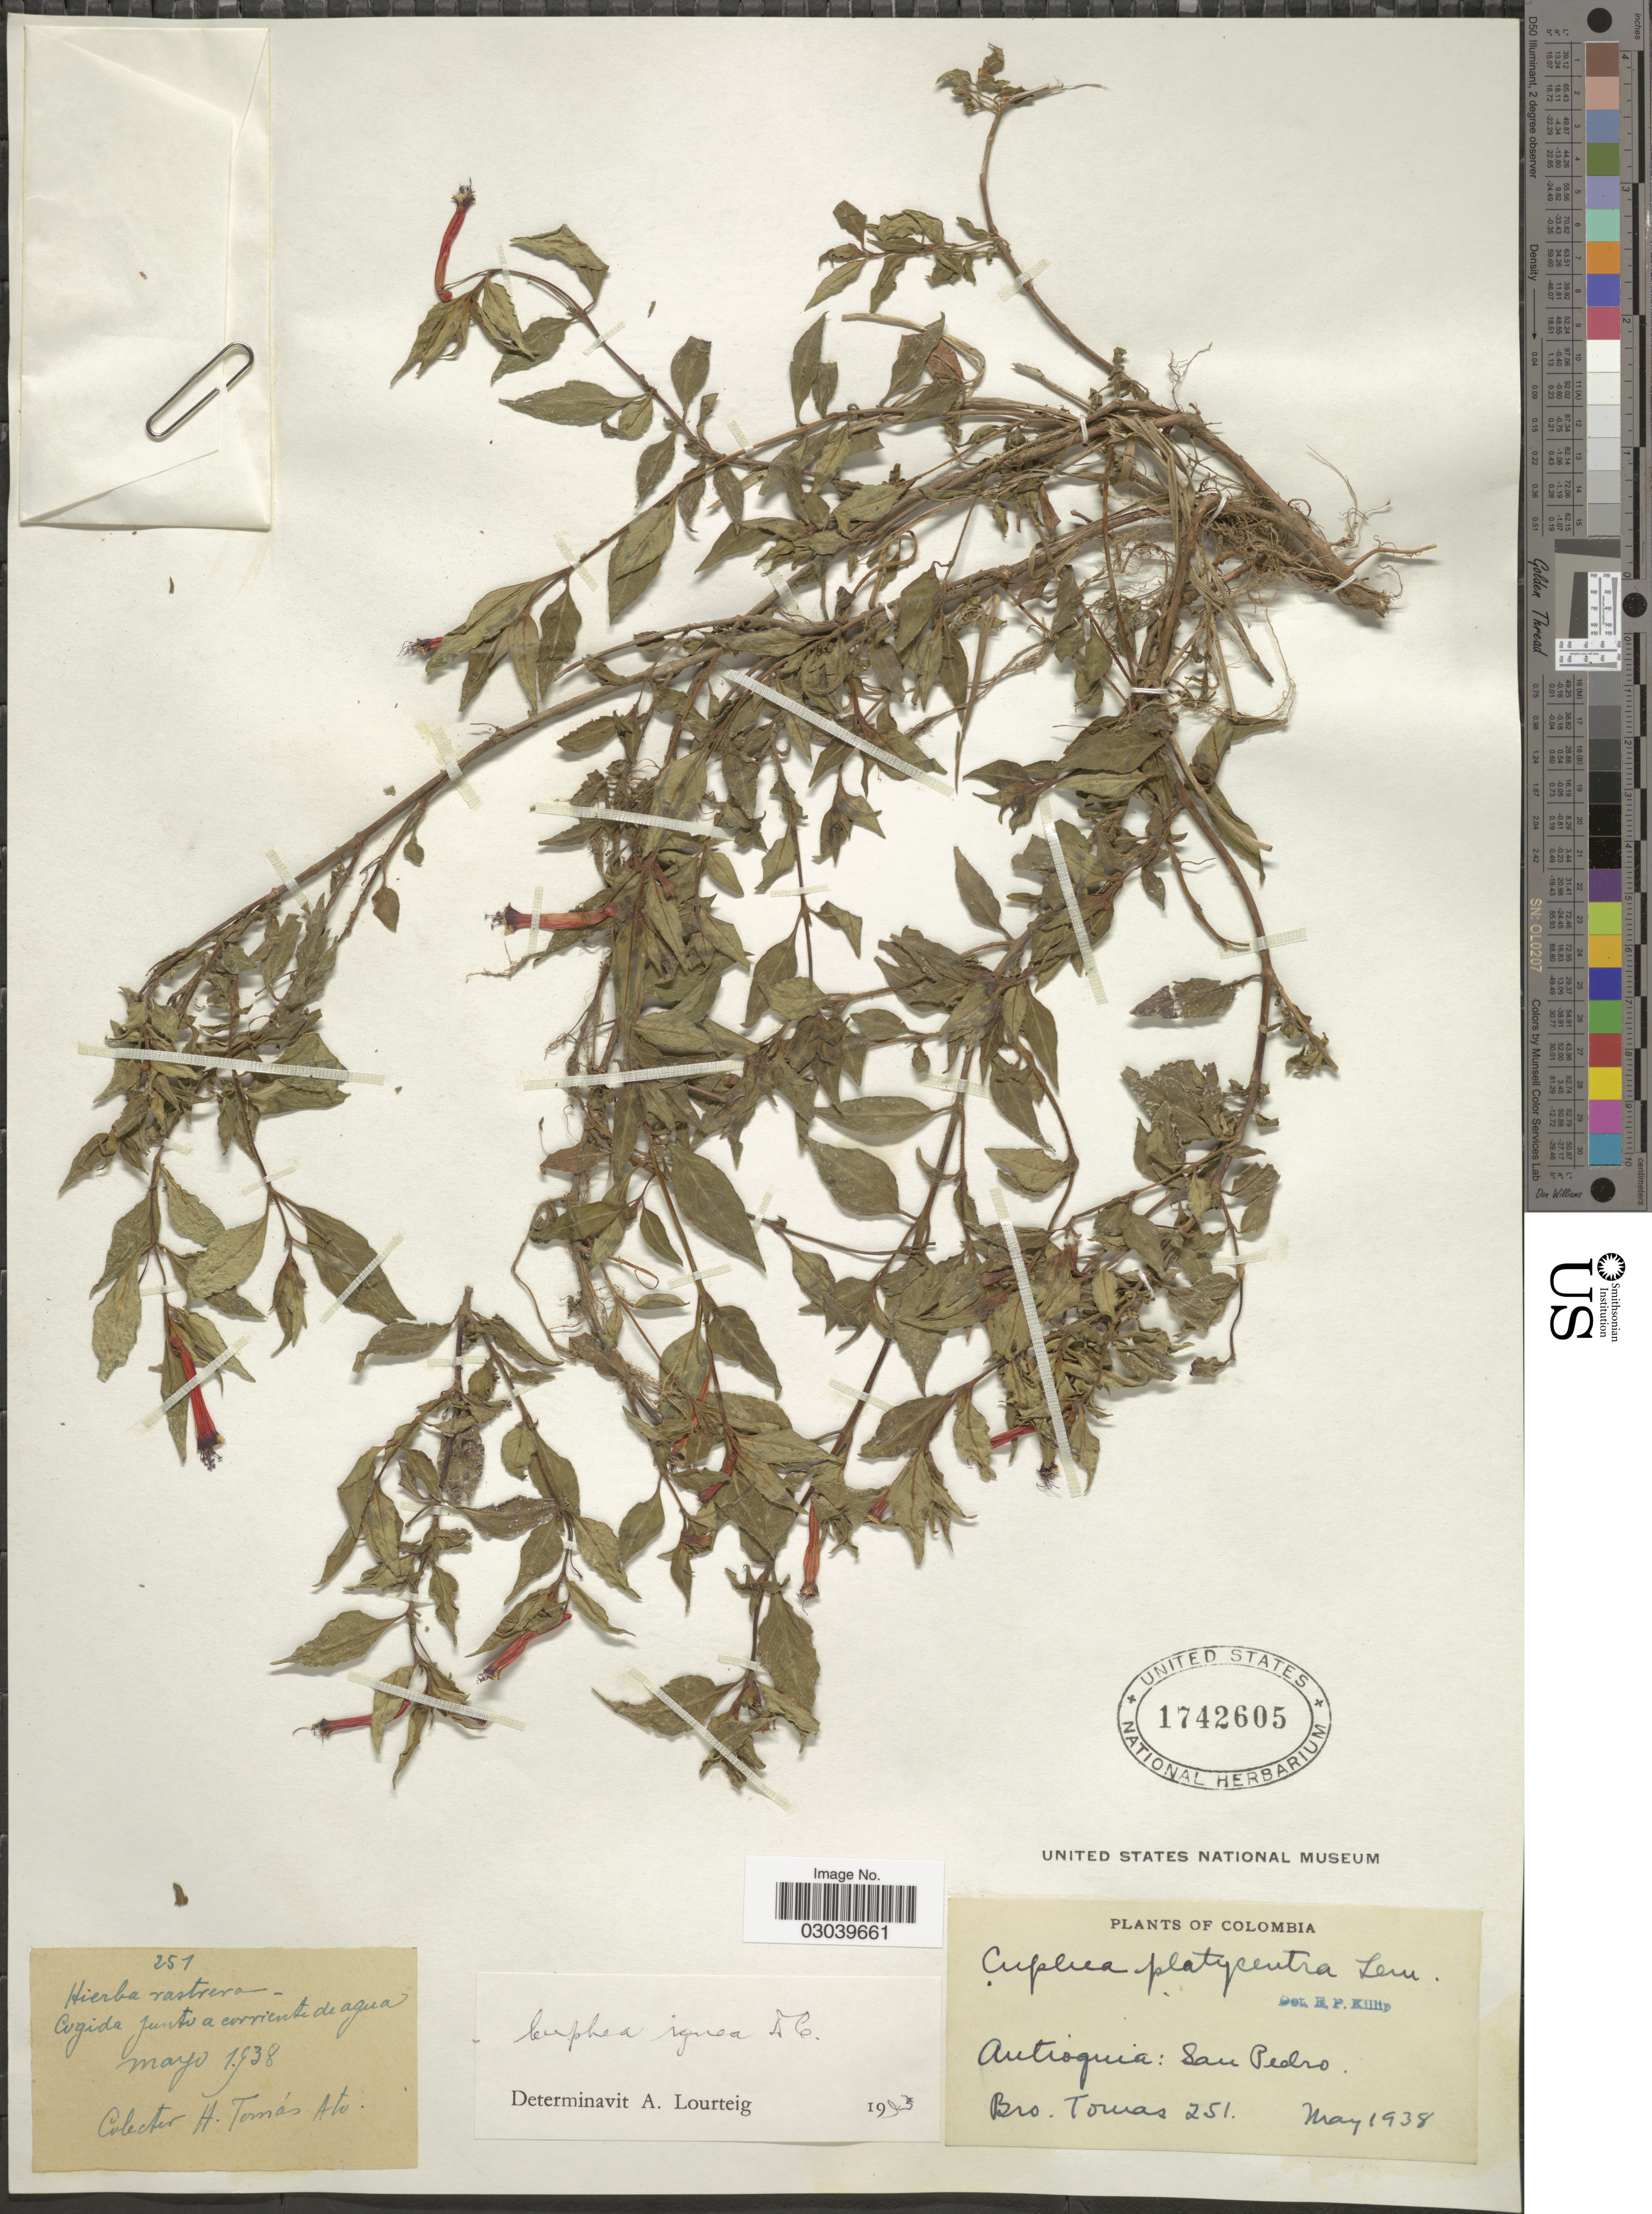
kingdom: Plantae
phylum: Tracheophyta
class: Magnoliopsida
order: Myrtales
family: Lythraceae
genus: Cuphea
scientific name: Cuphea ignea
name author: A. DC.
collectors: B. Tomas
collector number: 251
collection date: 1938-05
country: Colombia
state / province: Antioquia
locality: San Pedro. Cogida Junto a corriente de agua.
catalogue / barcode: US 1742605